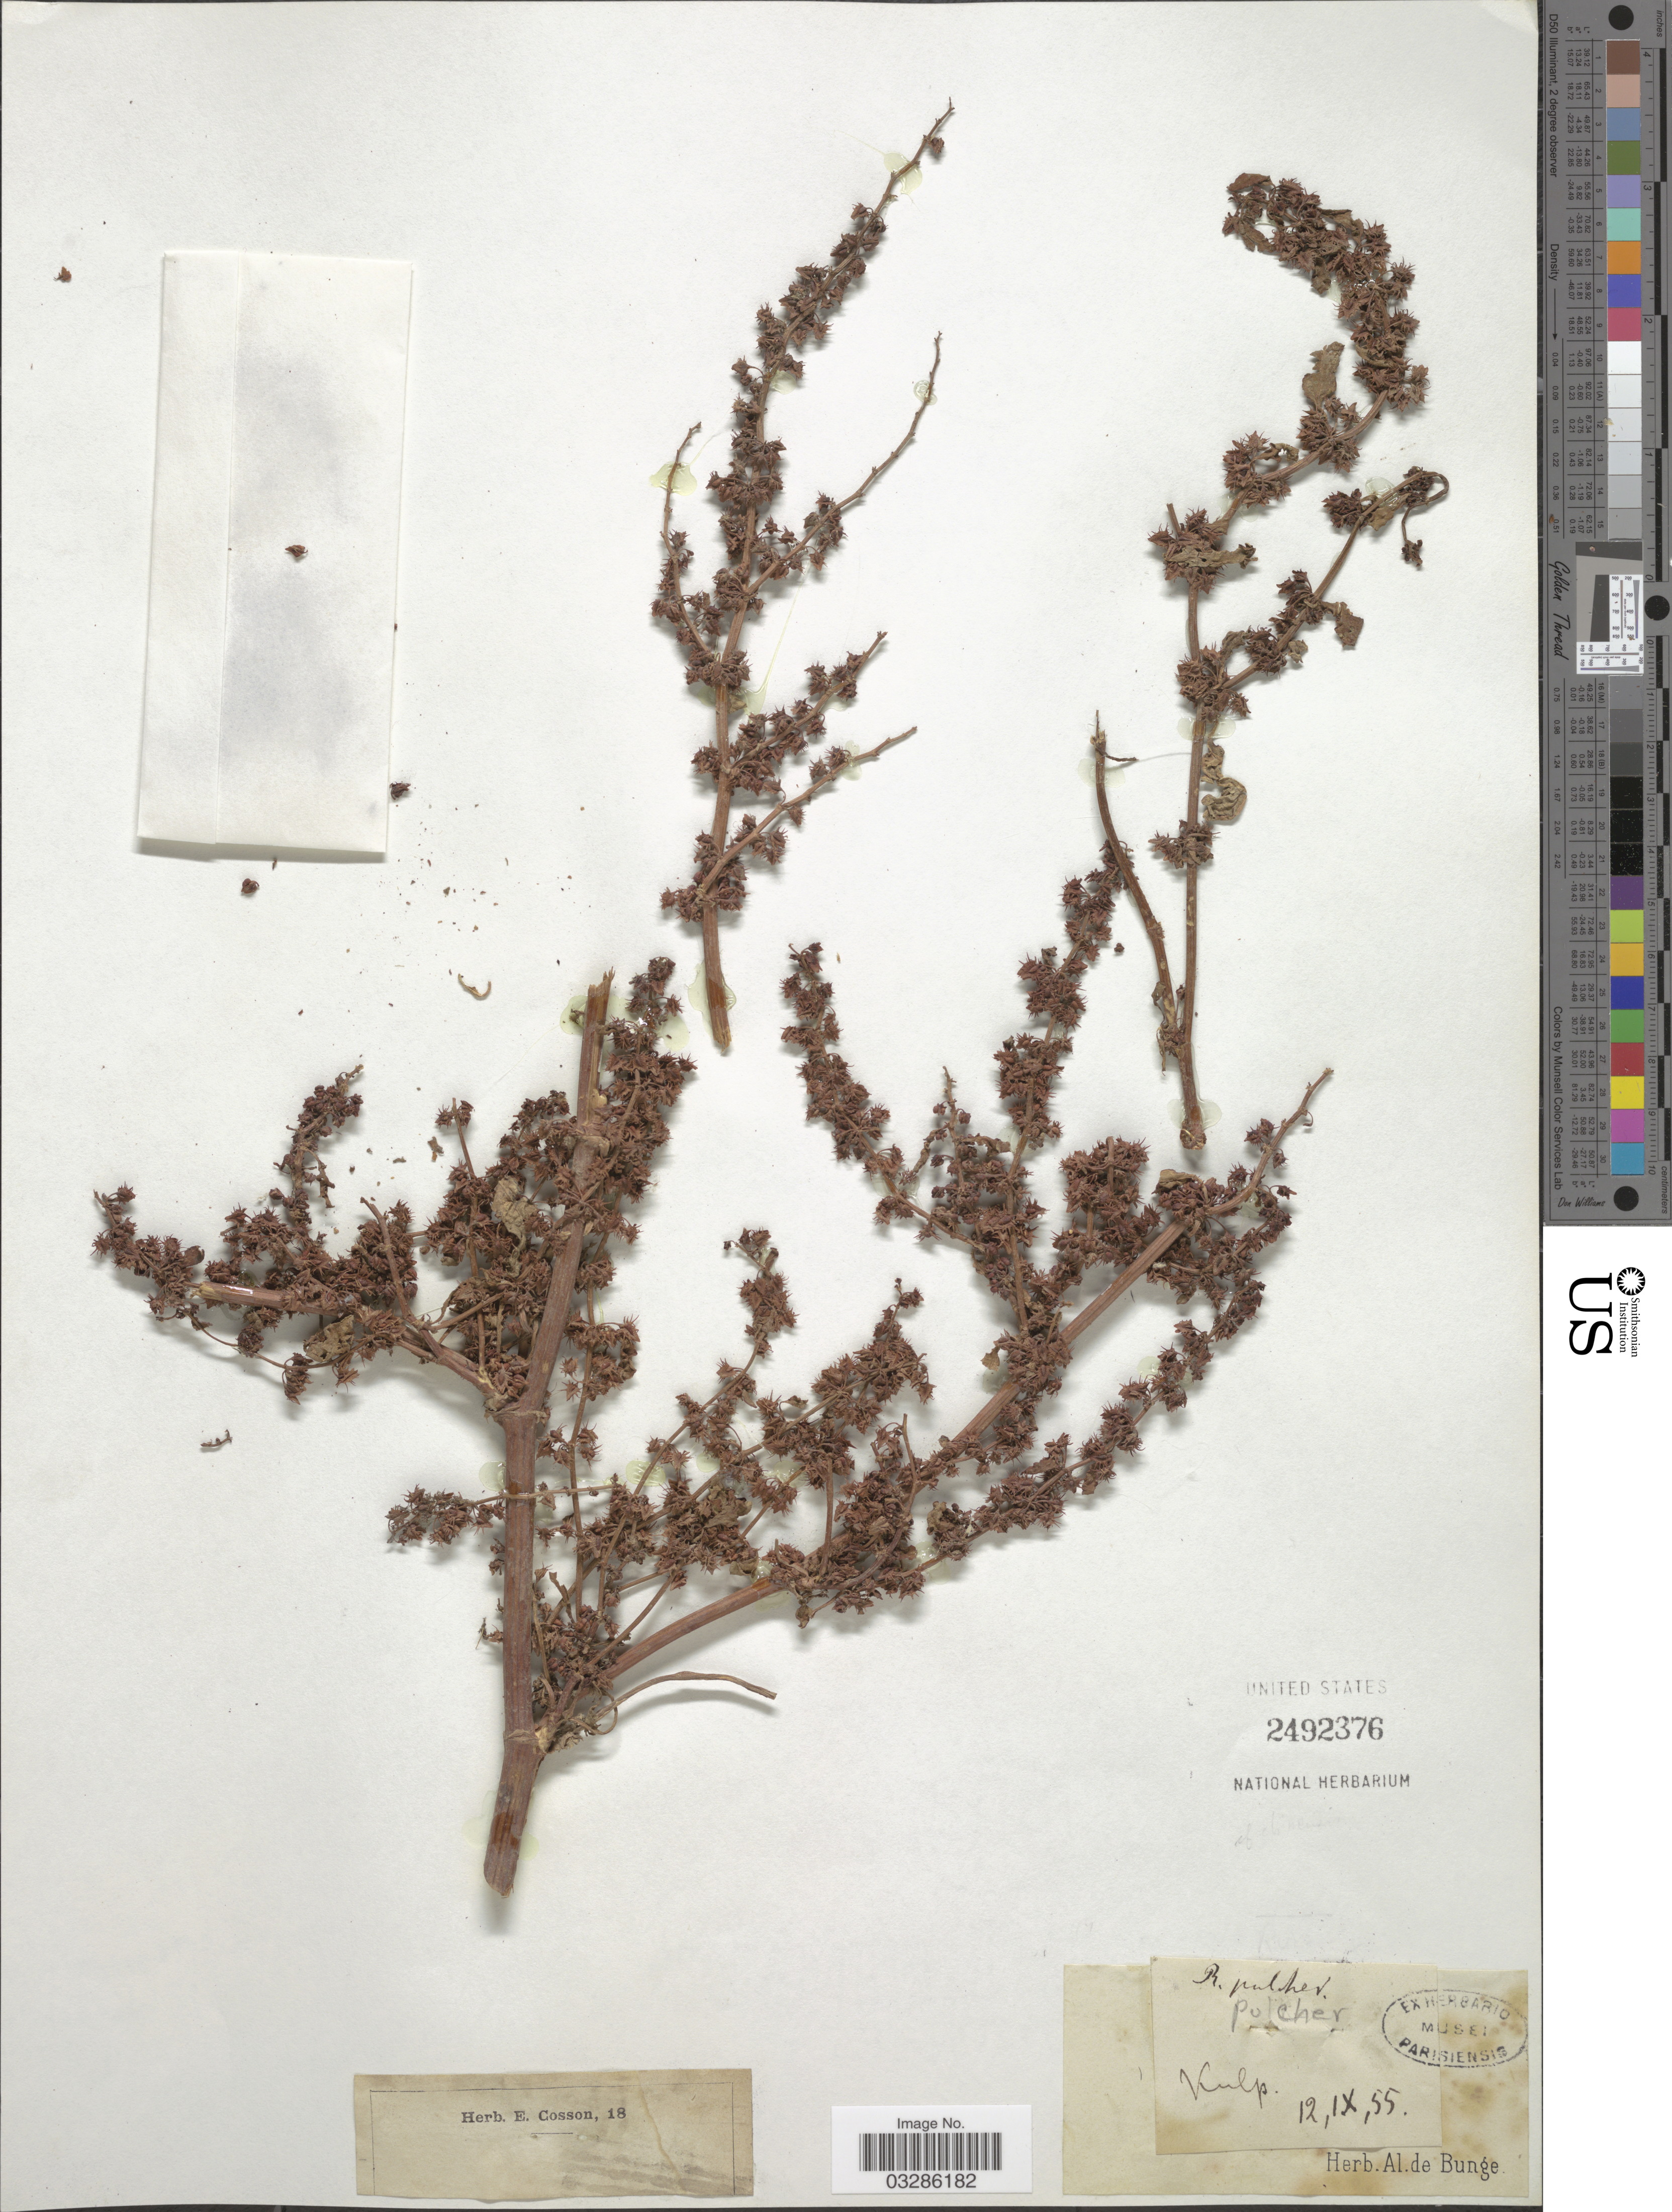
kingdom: Plantae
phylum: Tracheophyta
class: Magnoliopsida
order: Caryophyllales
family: Polygonaceae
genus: Rumex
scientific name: Rumex pulcher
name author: L.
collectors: ex herb. Bunge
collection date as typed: Transcribed d/m/y: 12/9/55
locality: Kulp.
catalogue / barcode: US 2492376